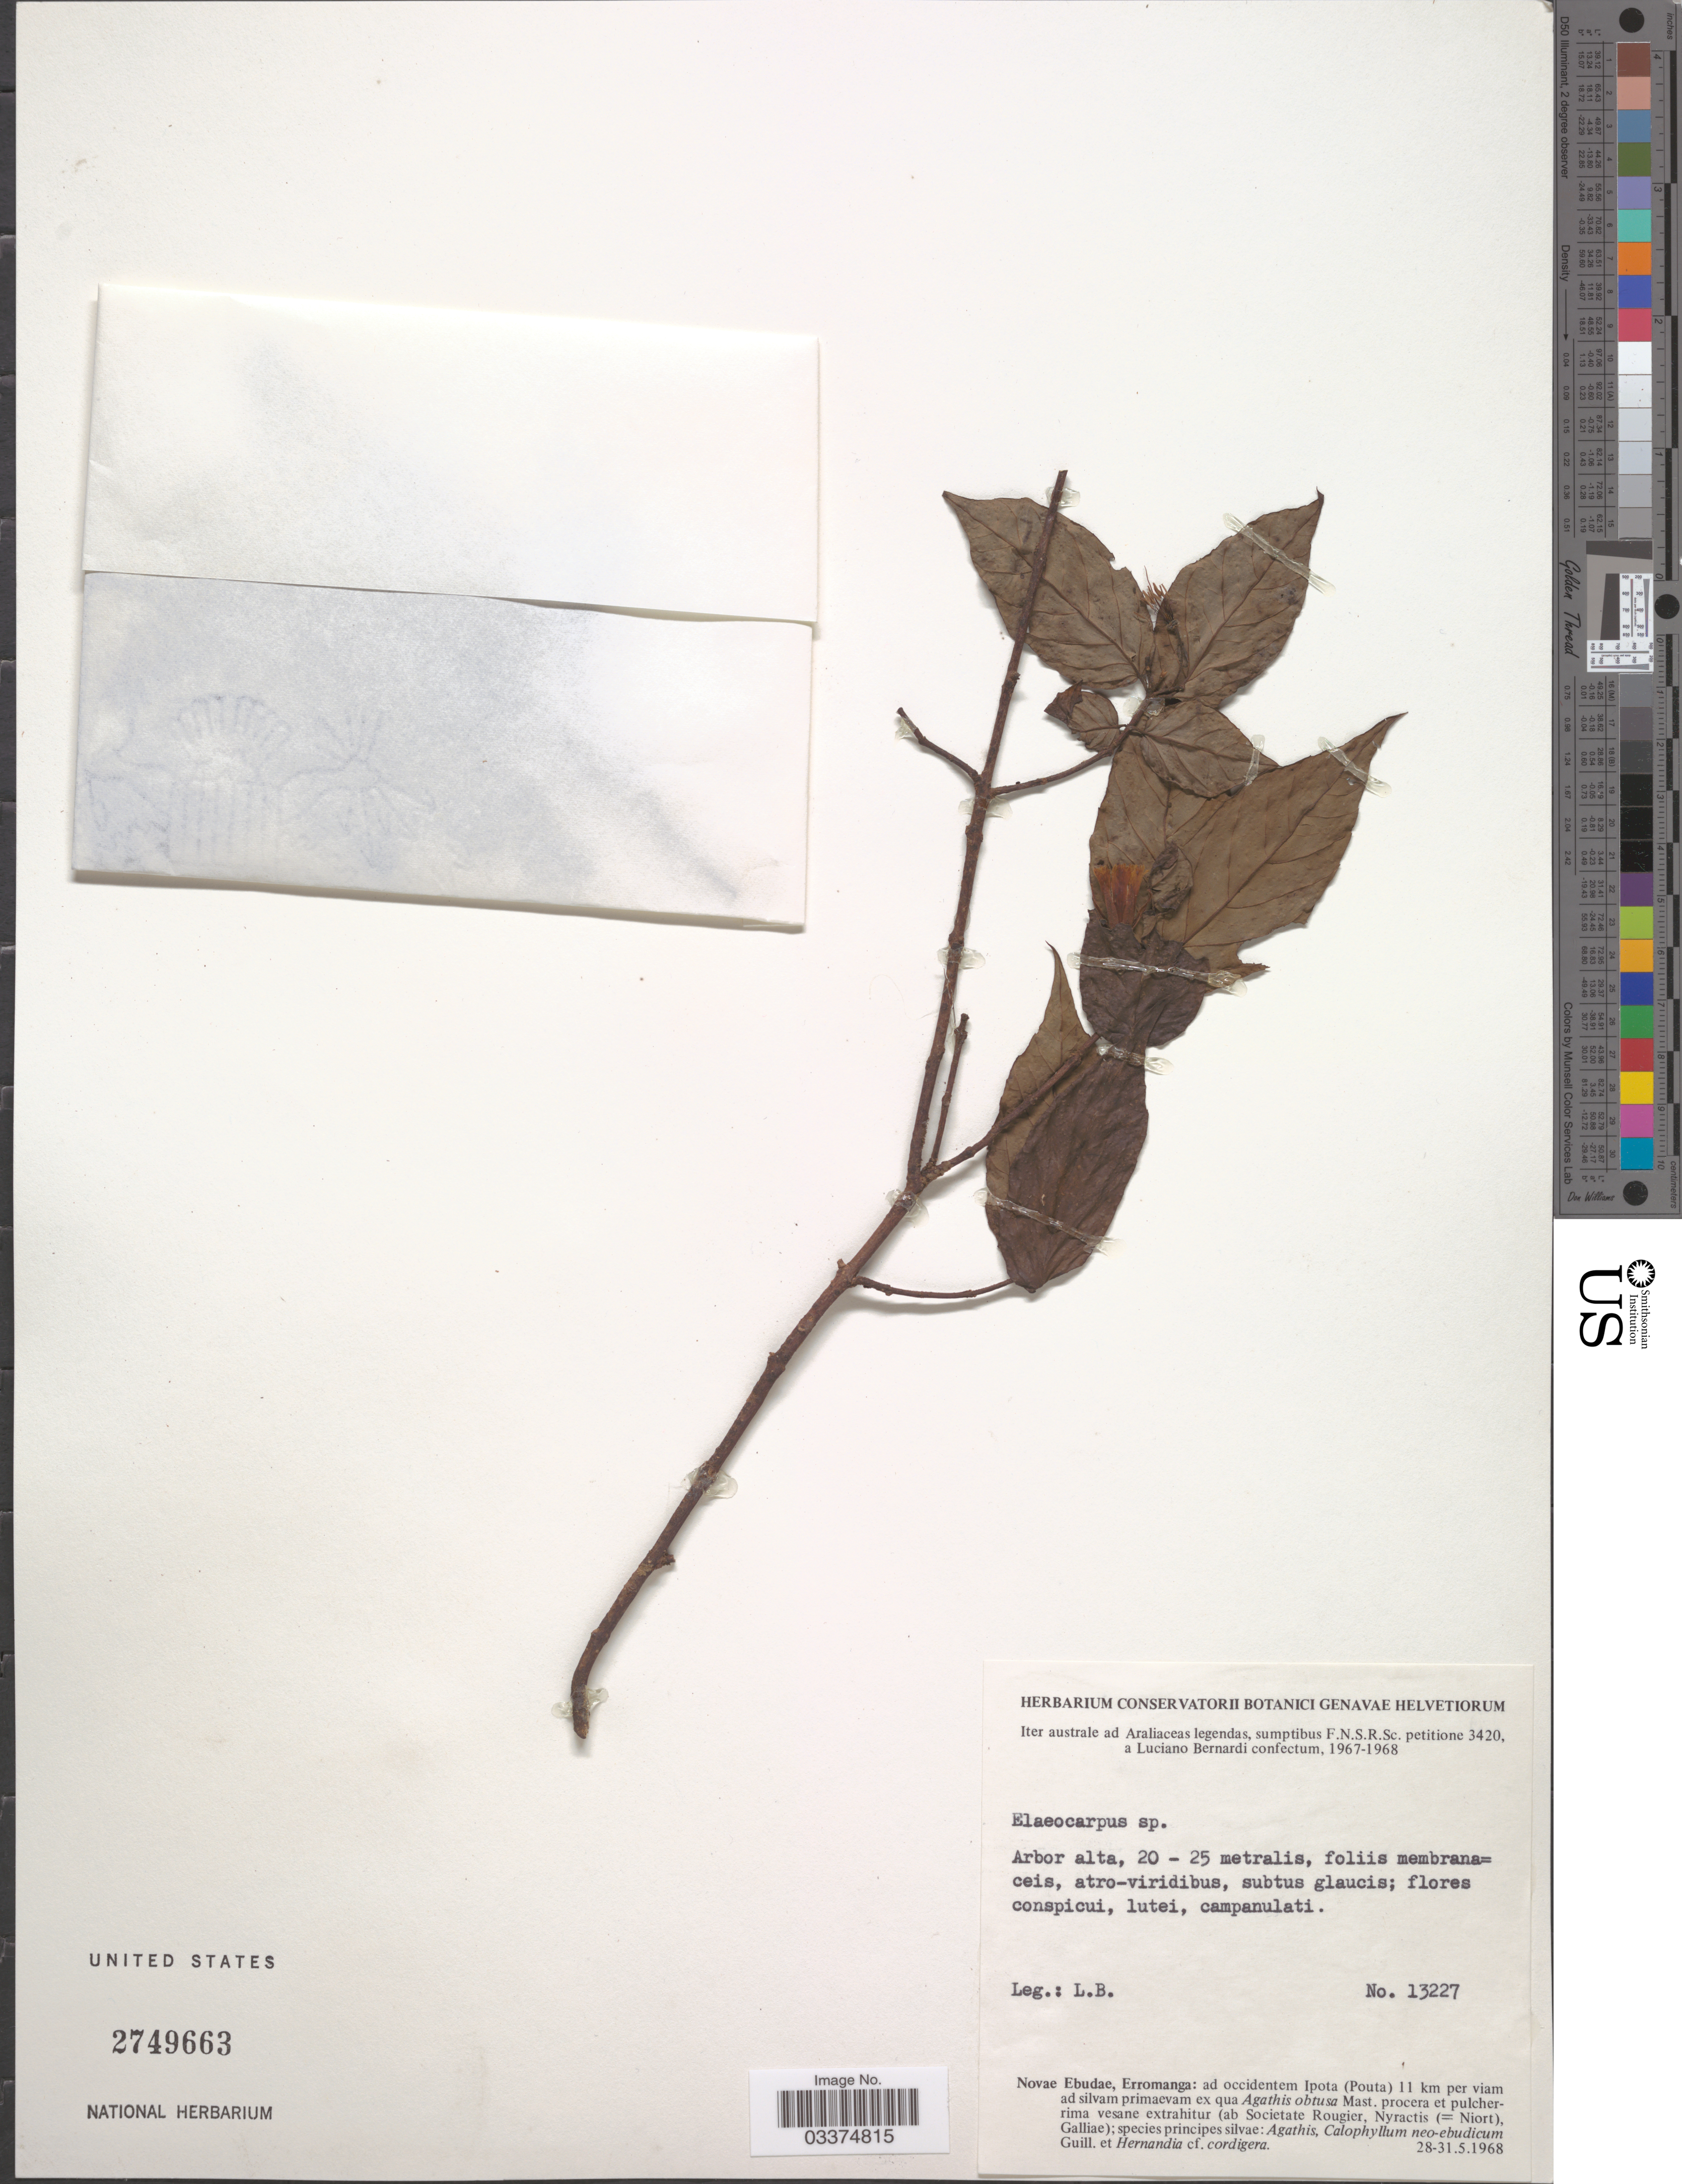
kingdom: Plantae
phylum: Tracheophyta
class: Magnoliopsida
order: Oxalidales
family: Elaeocarpaceae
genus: Elaeocarpus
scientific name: Elaeocarpus sp.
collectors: L. Bernardi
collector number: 13227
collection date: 1968-05-28/1968-05-31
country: Vanuatu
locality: Iter australe. Novae Ebudae, Erromanga: ad occidentum Ipota (Pouta) 11 km per viam.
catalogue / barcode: US 2749663